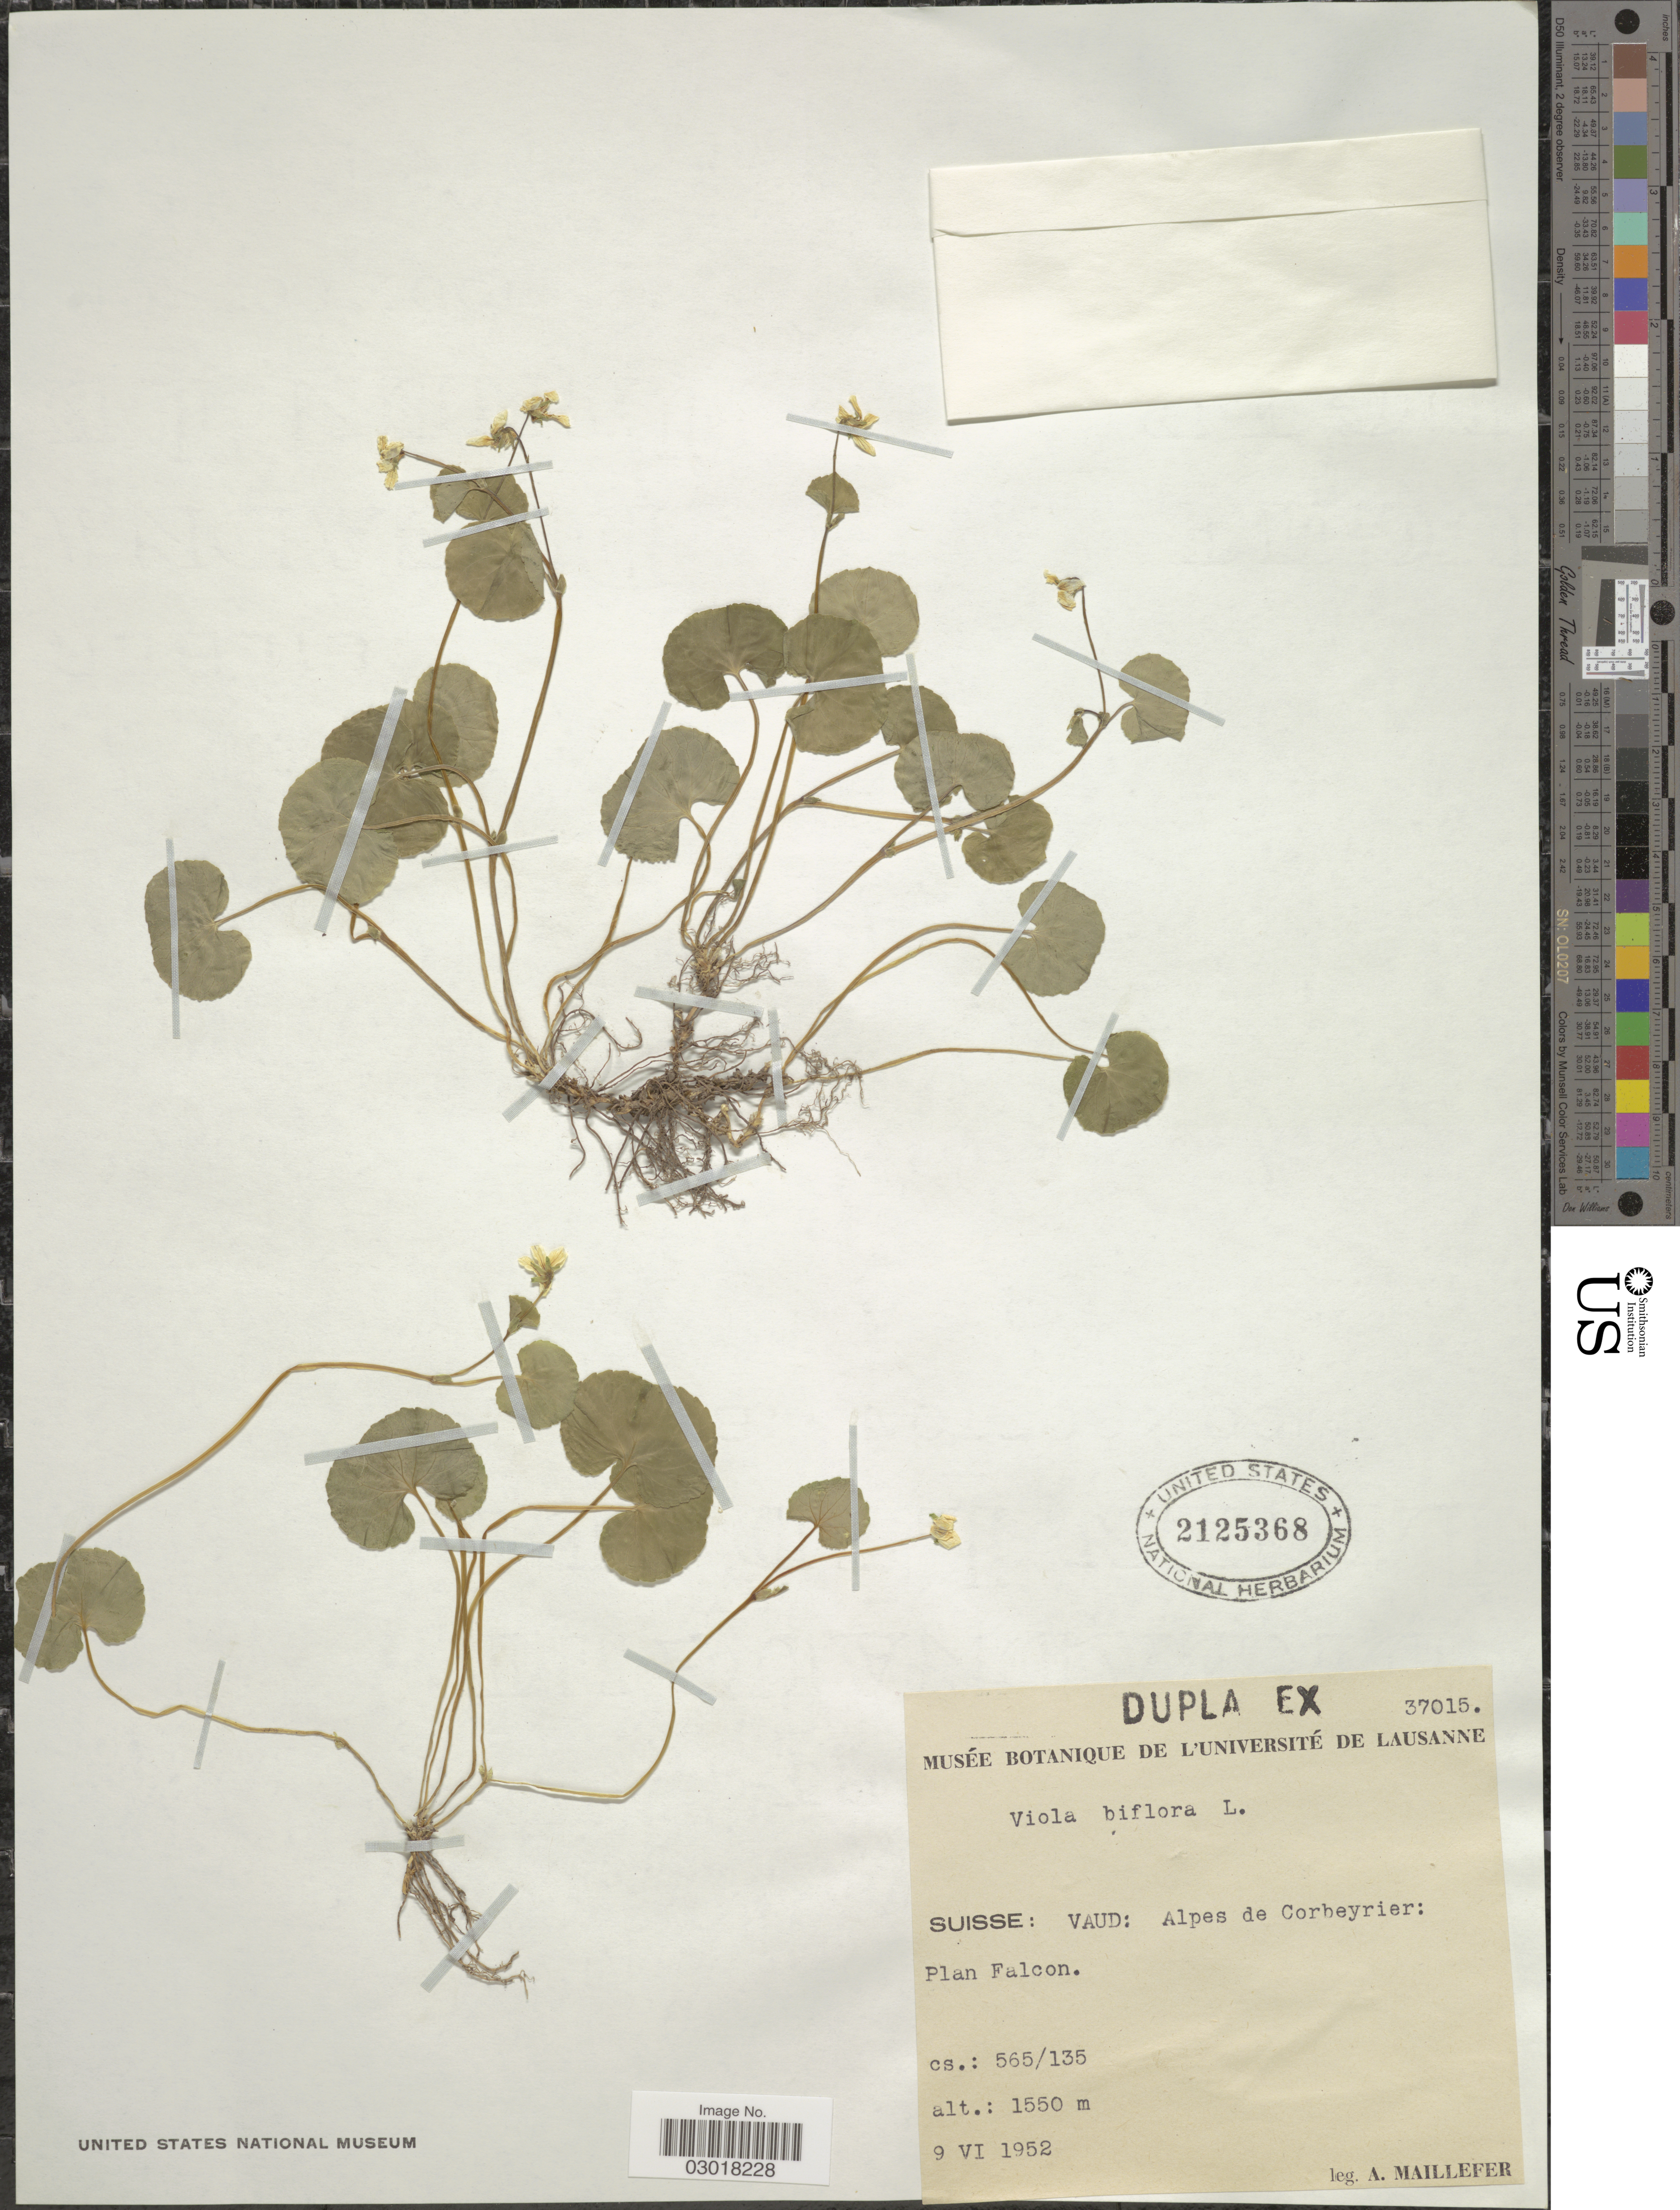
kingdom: Plantae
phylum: Tracheophyta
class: Magnoliopsida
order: Malpighiales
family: Violaceae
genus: Viola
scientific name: Viola biflora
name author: L.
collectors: A. Maillefer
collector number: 37015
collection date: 1952-06-09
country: Switzerland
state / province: Vaud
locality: Suisse: Alpes de Corbeyrier: Plan Falcon.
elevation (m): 1550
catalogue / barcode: US 2125368